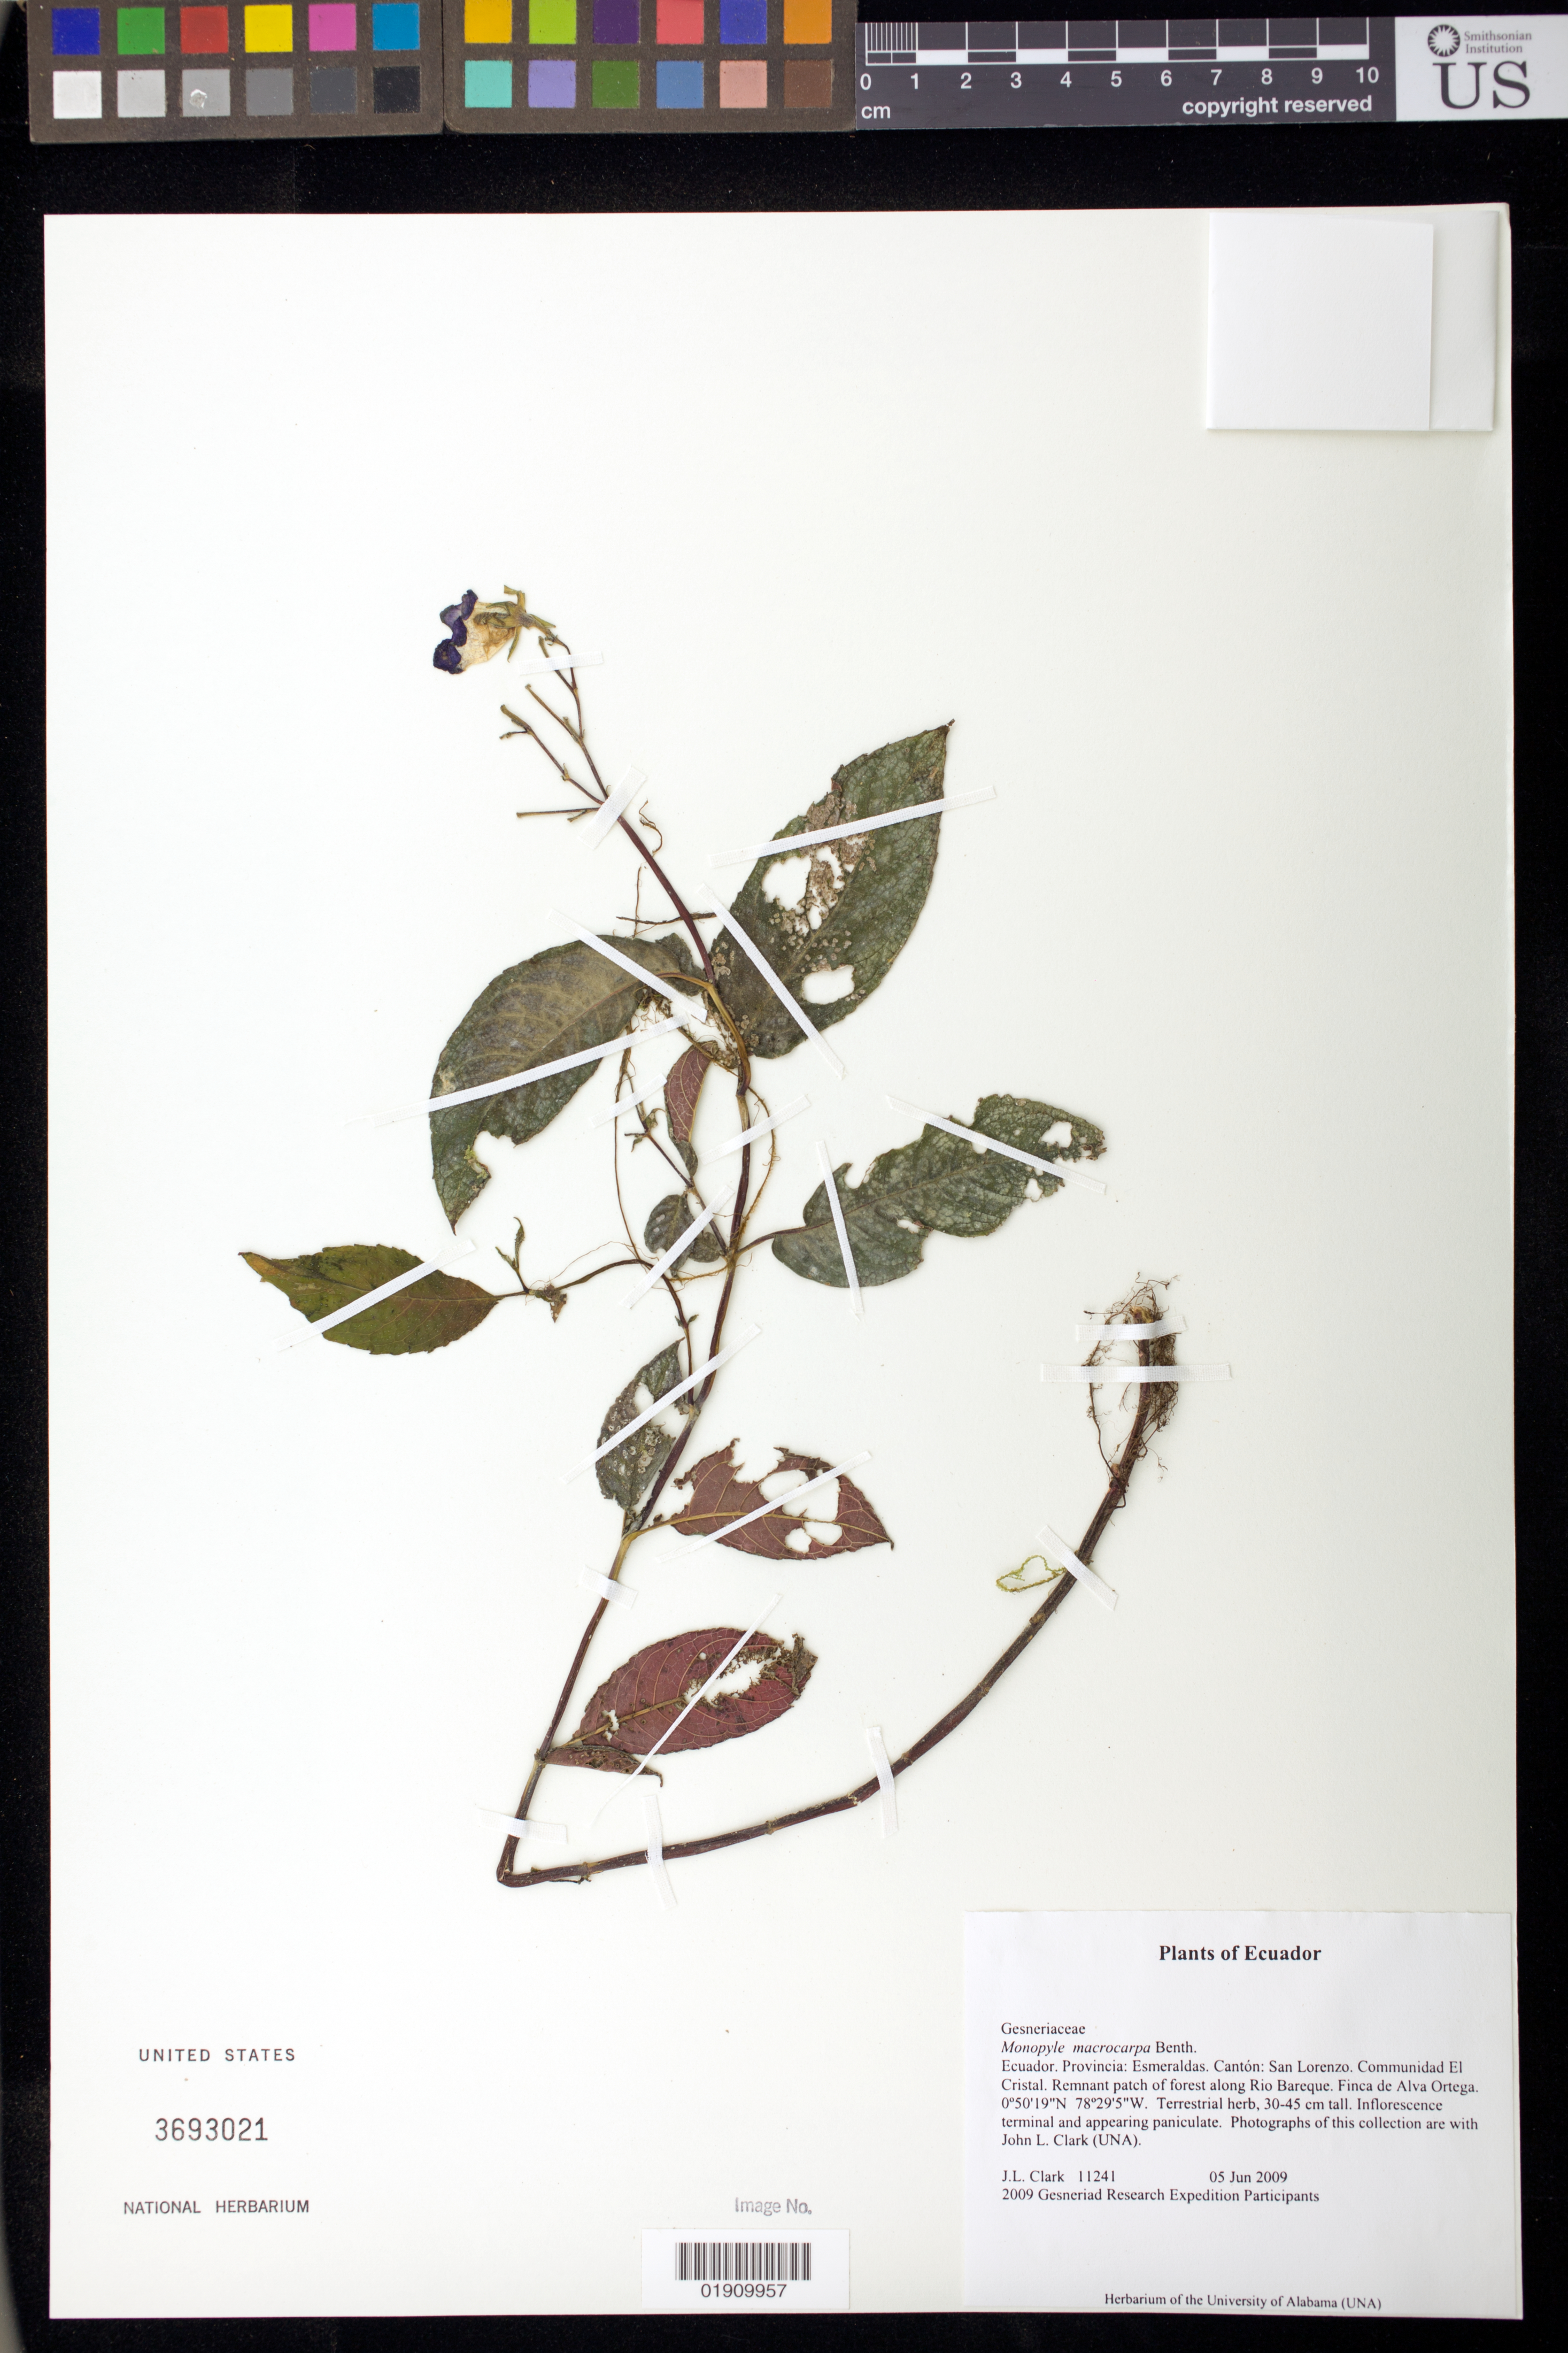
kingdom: Plantae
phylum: Tracheophyta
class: Magnoliopsida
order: Lamiales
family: Gesneriaceae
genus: Monopyle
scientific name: Monopyle chocoensis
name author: Keene & J.L. Clark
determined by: Clark, J. L., (SEL), The Marie Selby Botanical Garden (UNITED STATES)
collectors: J. L. Clark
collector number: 11241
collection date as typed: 05 Jun 2009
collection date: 2009-06-05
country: Ecuador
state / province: Esmeraldas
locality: Ecuador. Provincia; Esmeraldas. Canton: San Lorenzo. Communidad El Cristal. Remnant patch of forest along Rio Bareque. Finca de Alva Ortega.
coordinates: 0°50'19"N, 78°29'5"W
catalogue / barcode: US 3693021